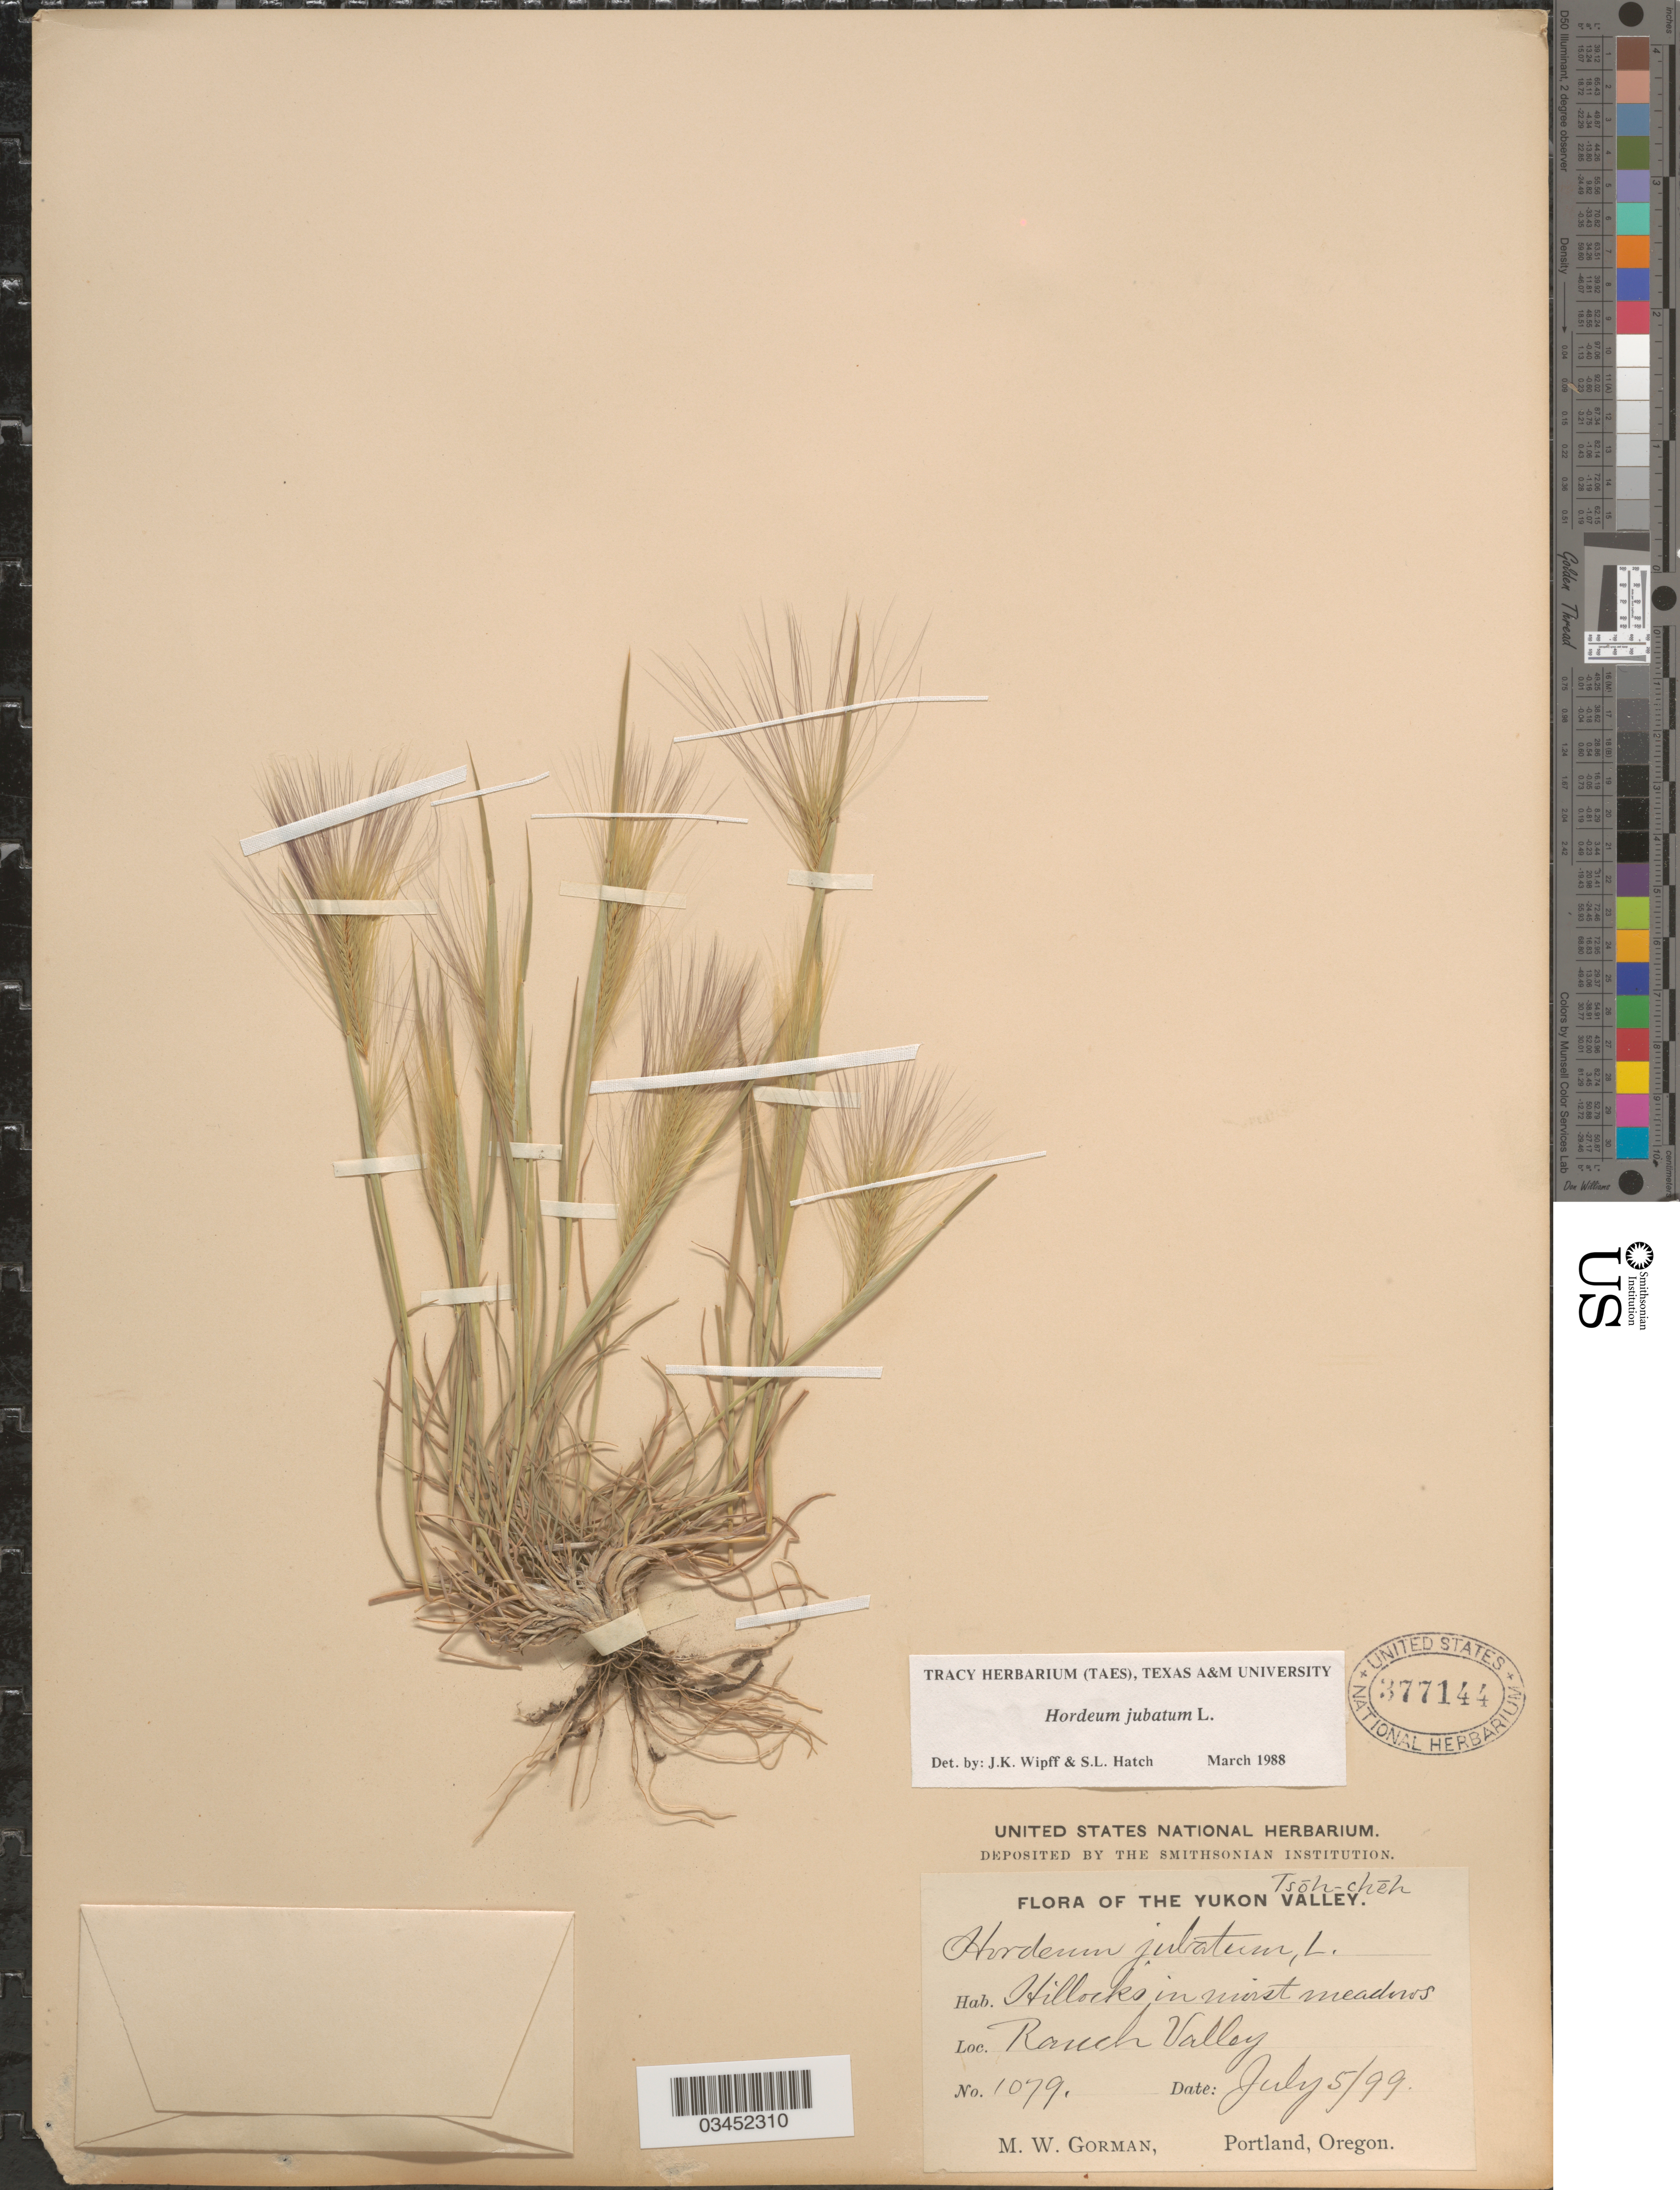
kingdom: Plantae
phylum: Tracheophyta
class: Liliopsida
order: Poales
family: Poaceae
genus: Hordeum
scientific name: Hordeum jubatum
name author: L.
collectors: M. W. Gorman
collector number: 1079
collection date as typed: Transcribed d/m/y: 5/7/99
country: Canada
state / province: Yukon Territory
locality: Yukon Valley. Tsōh-chēh. Ranch Valley.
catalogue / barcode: US 377144